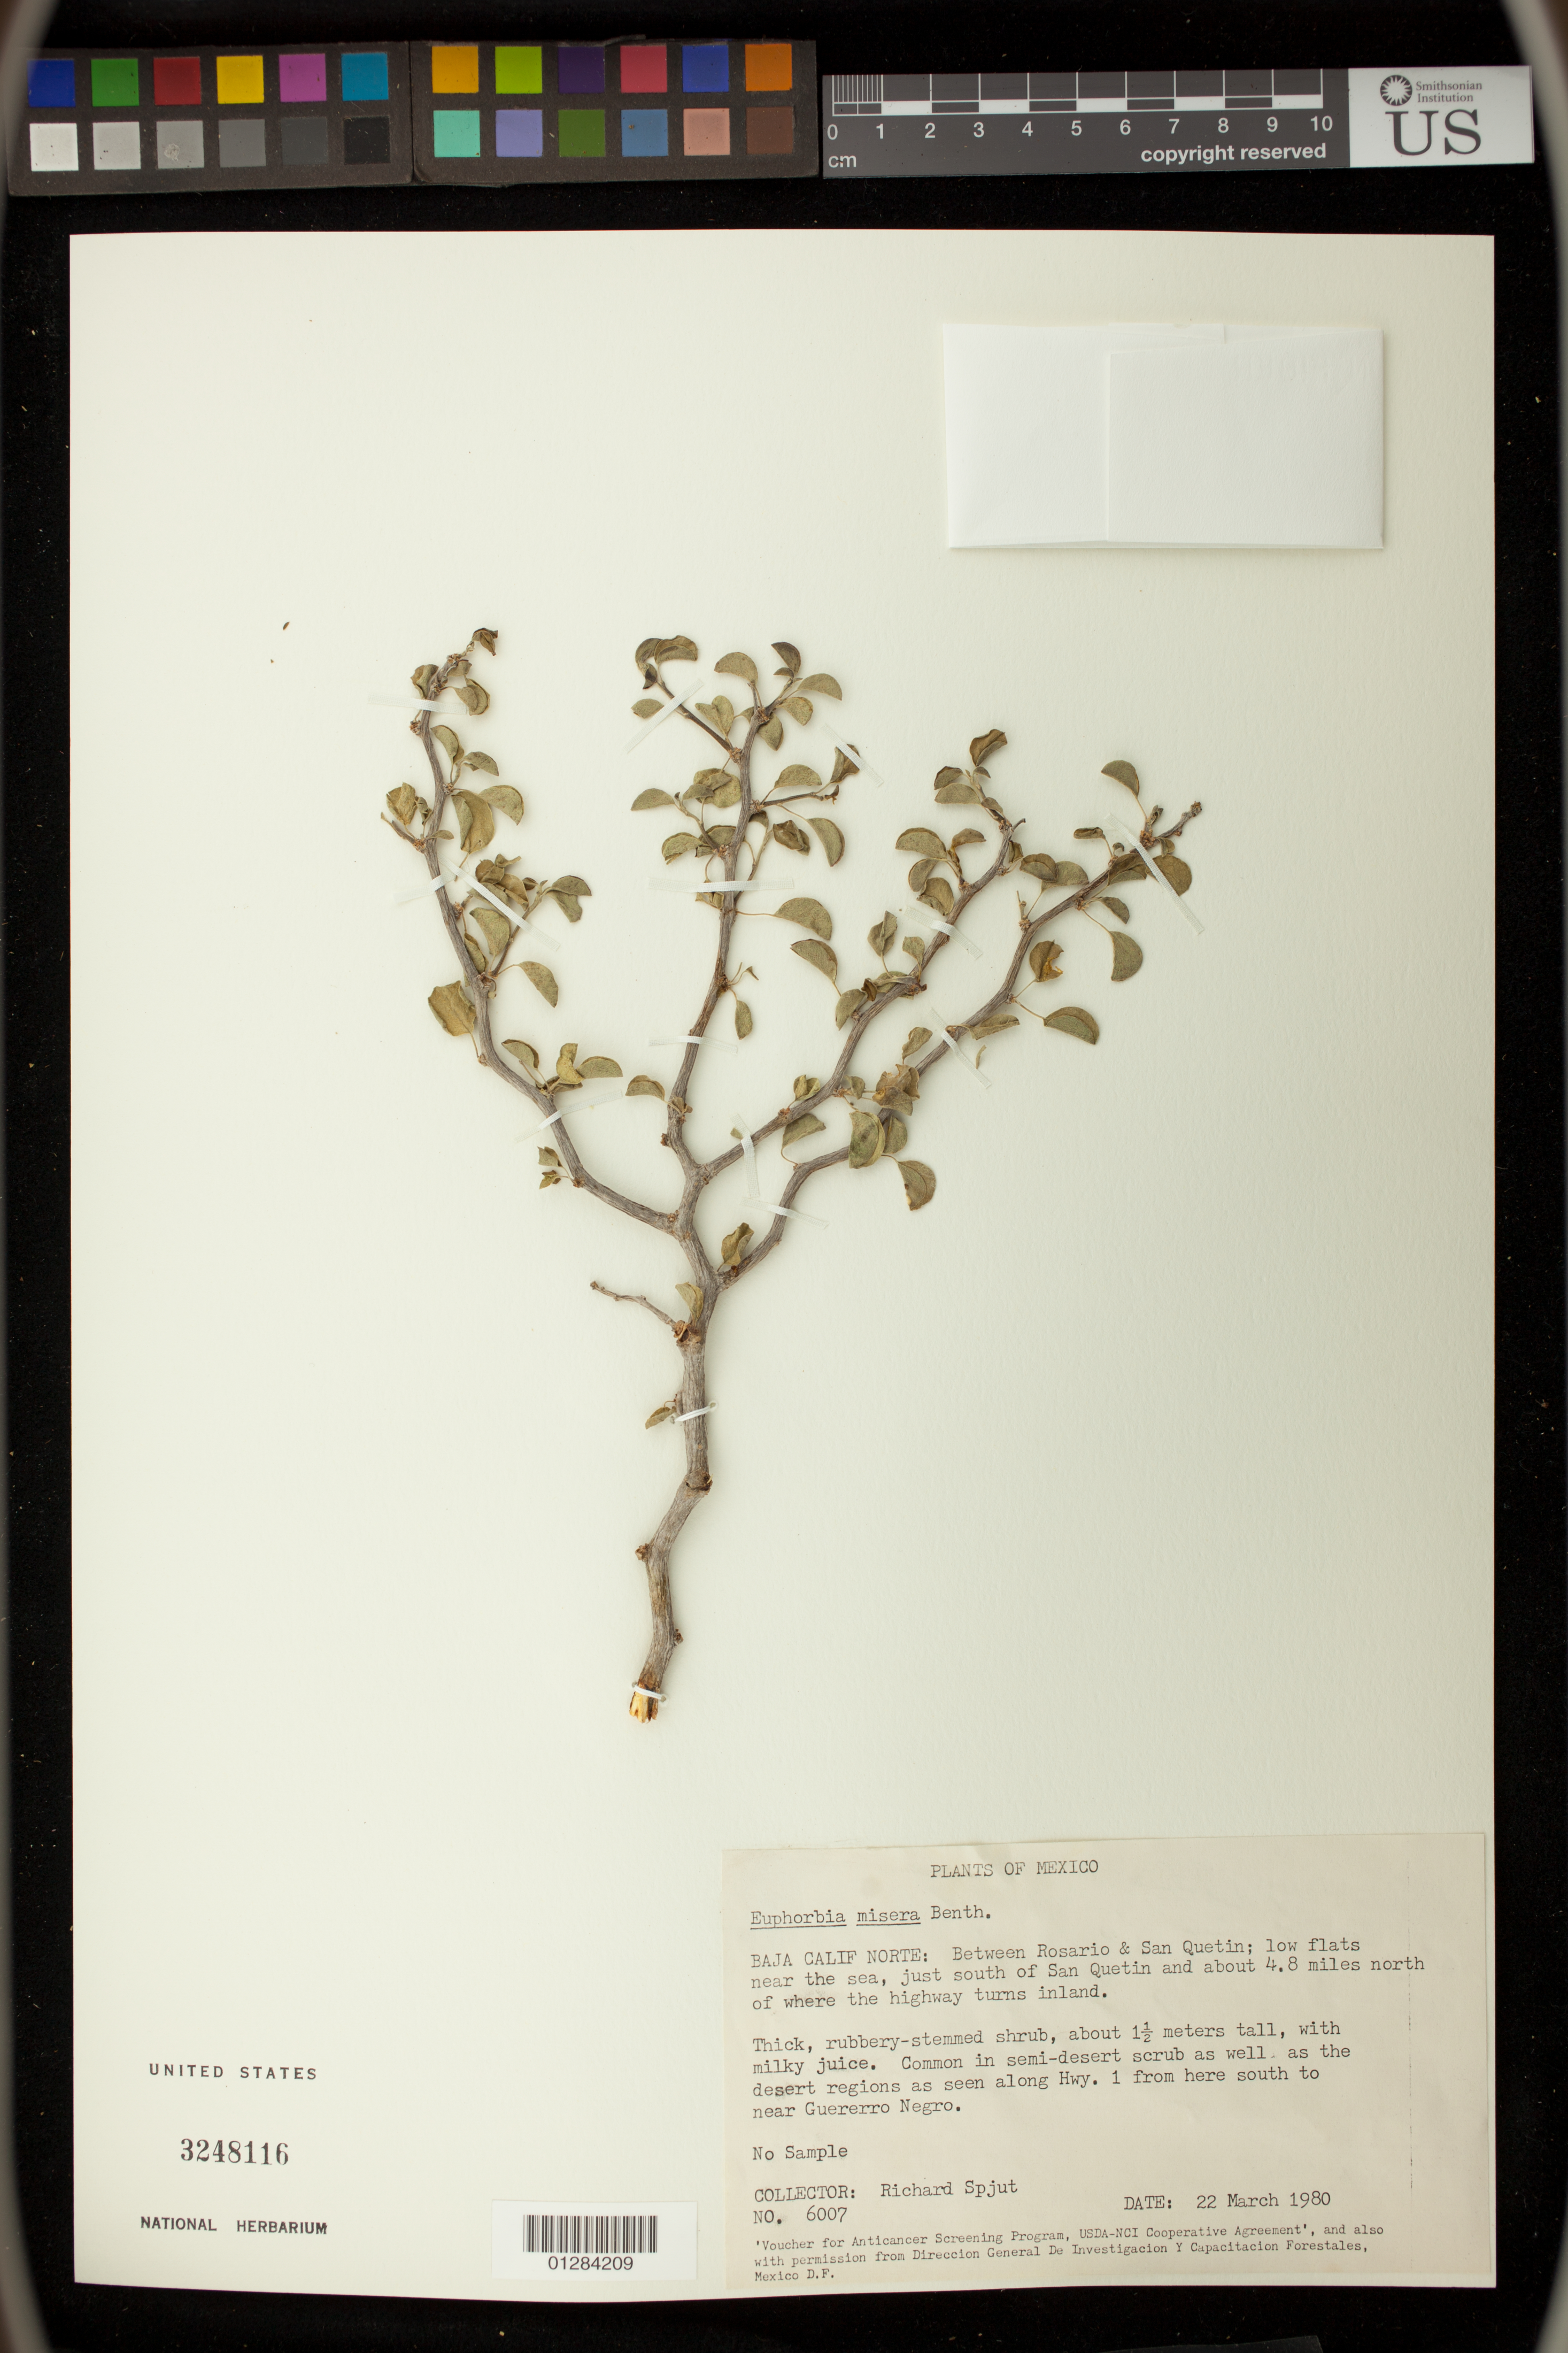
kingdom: Plantae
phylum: Tracheophyta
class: Magnoliopsida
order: Malpighiales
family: Euphorbiaceae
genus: Euphorbia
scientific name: Euphorbia misera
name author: Benth.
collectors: R. Spjut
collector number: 6007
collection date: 1980-03-22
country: Mexico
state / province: Baja California Norte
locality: BAJA CALIF NORTE: Between Rosario & San Quetin; just south of San Quetin and about 4.8 miles north of where the highway turns inland.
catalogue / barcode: US 3248116